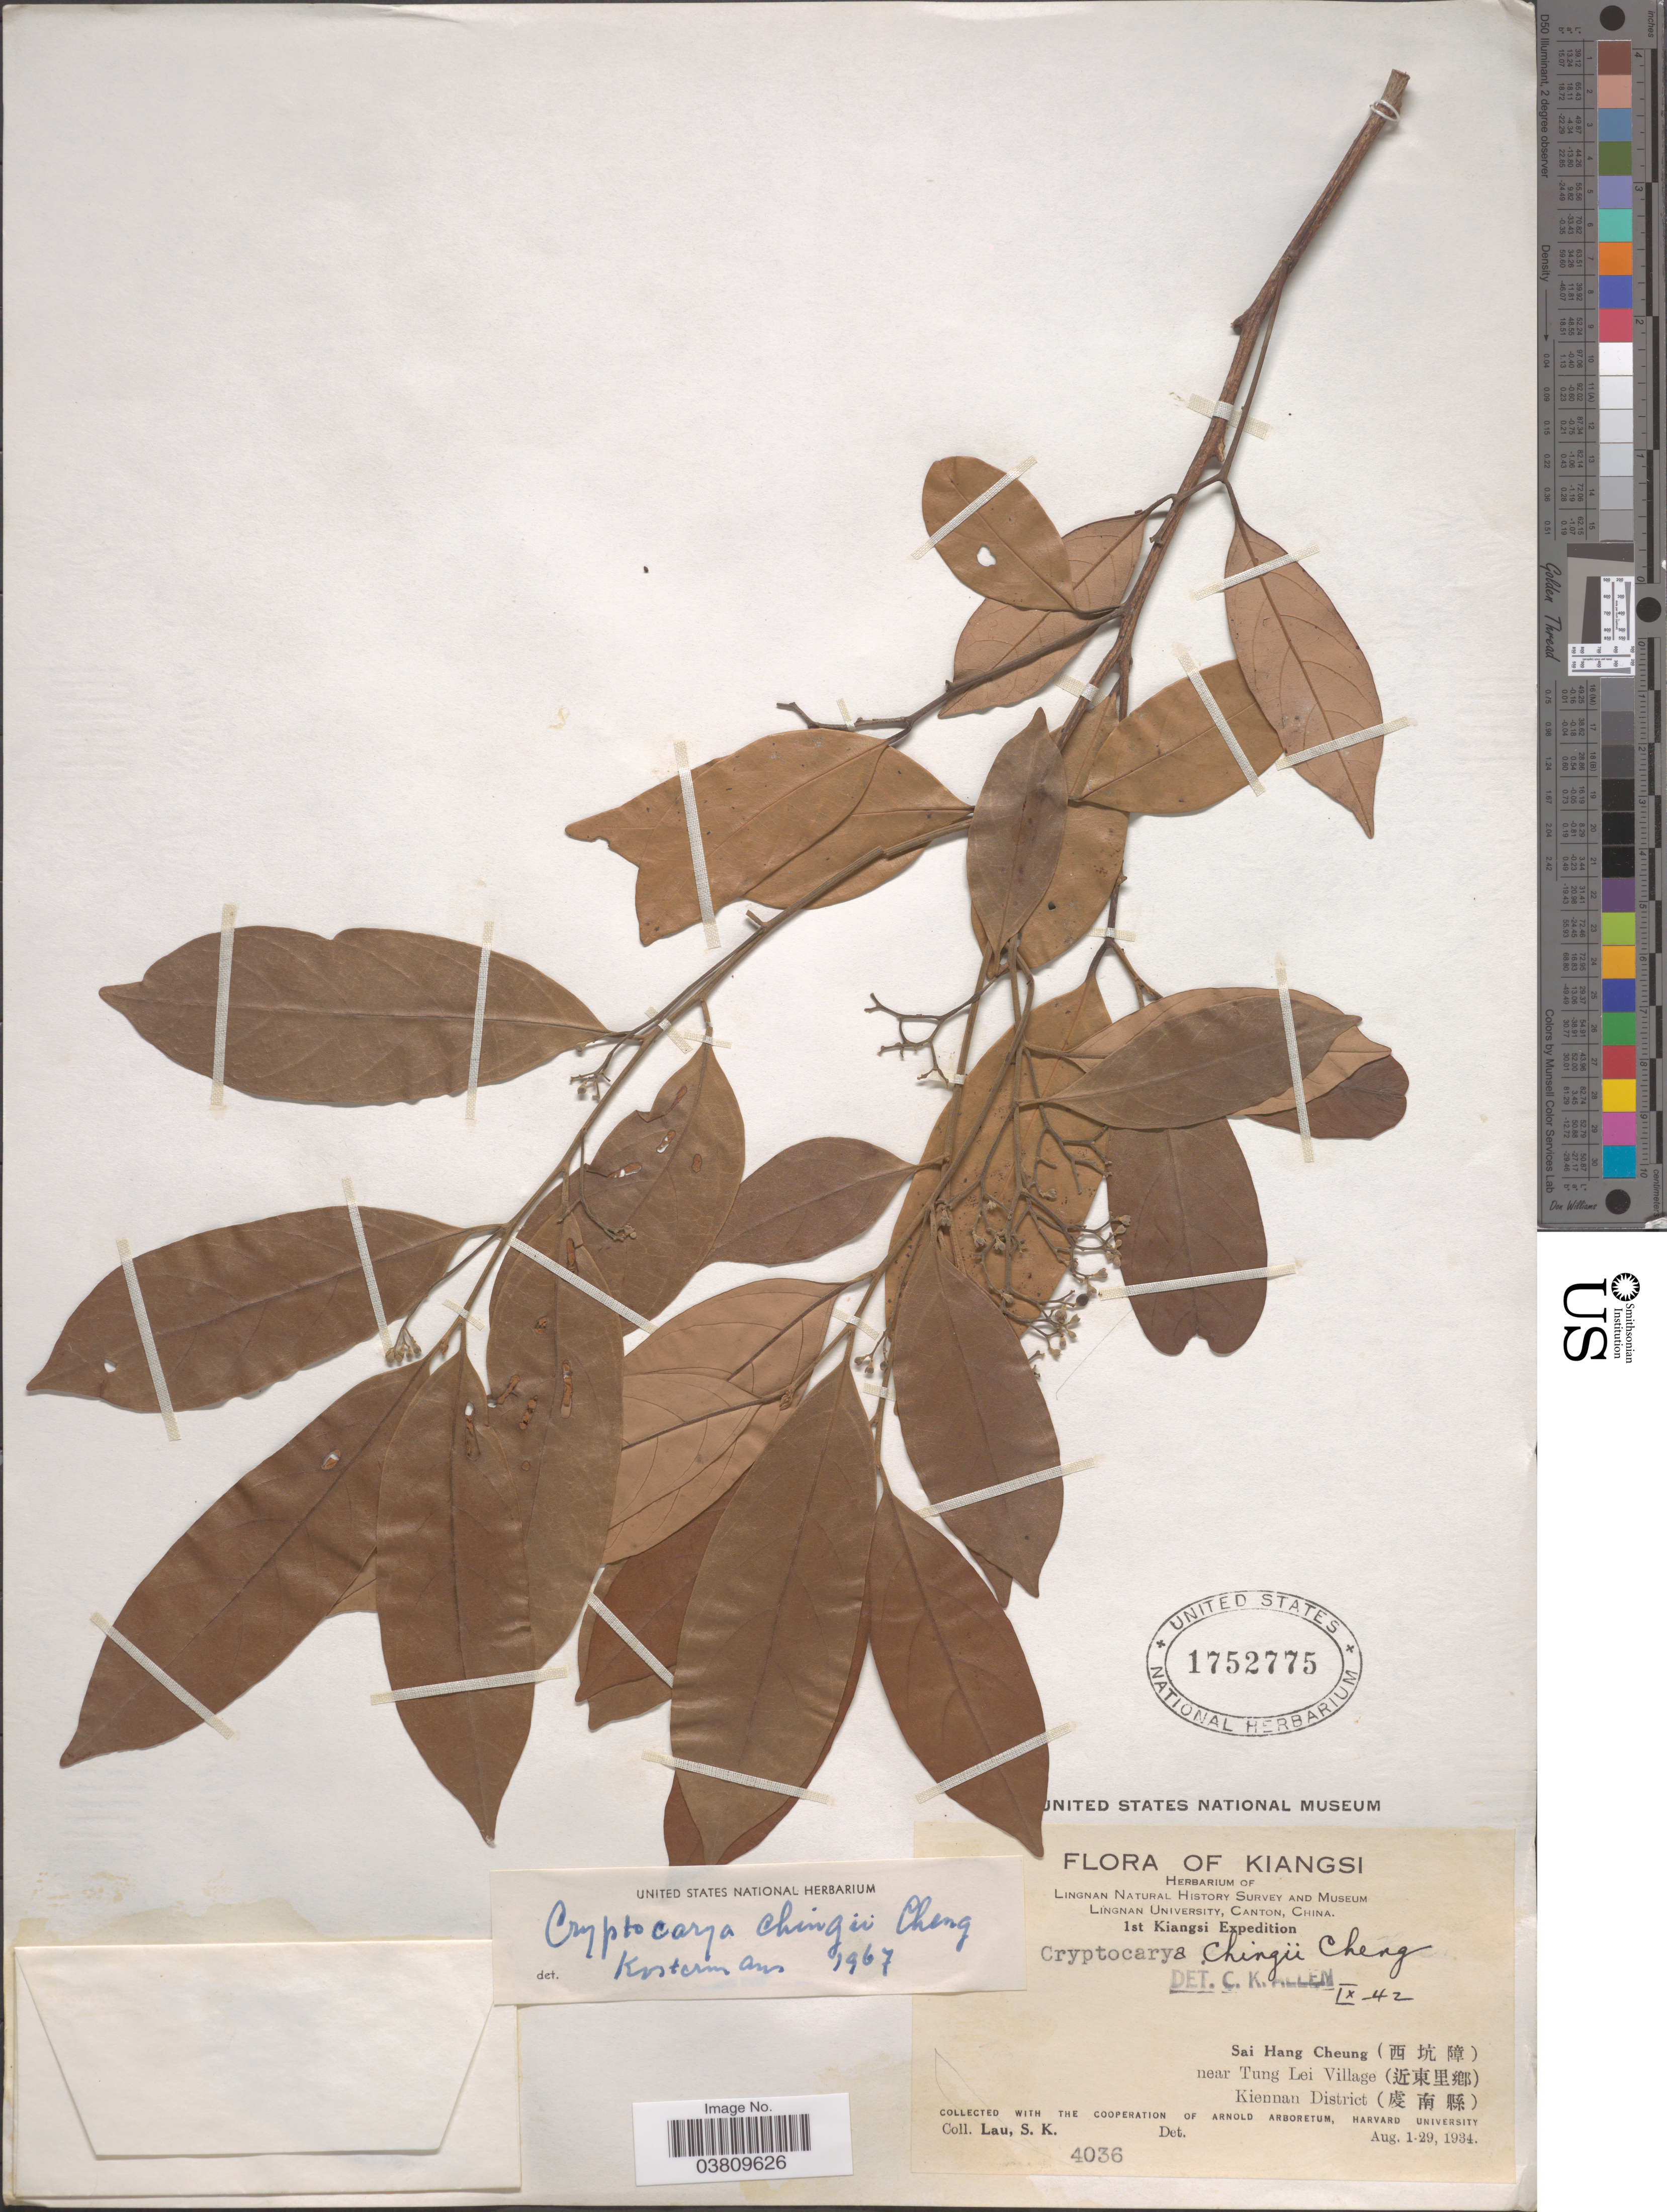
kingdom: Plantae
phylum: Tracheophyta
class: Magnoliopsida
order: Laurales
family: Lauraceae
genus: Cryptocarya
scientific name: Cryptocarya chingii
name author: W.C. Cheng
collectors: S. K. Lau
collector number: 4036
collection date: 1934-08-01/1934-08-29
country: China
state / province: Jiangxi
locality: Kiangsi. Sai Hang Cheung (X). Near Tung Lei Village (X). Kiennan District (X).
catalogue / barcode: US 1752775